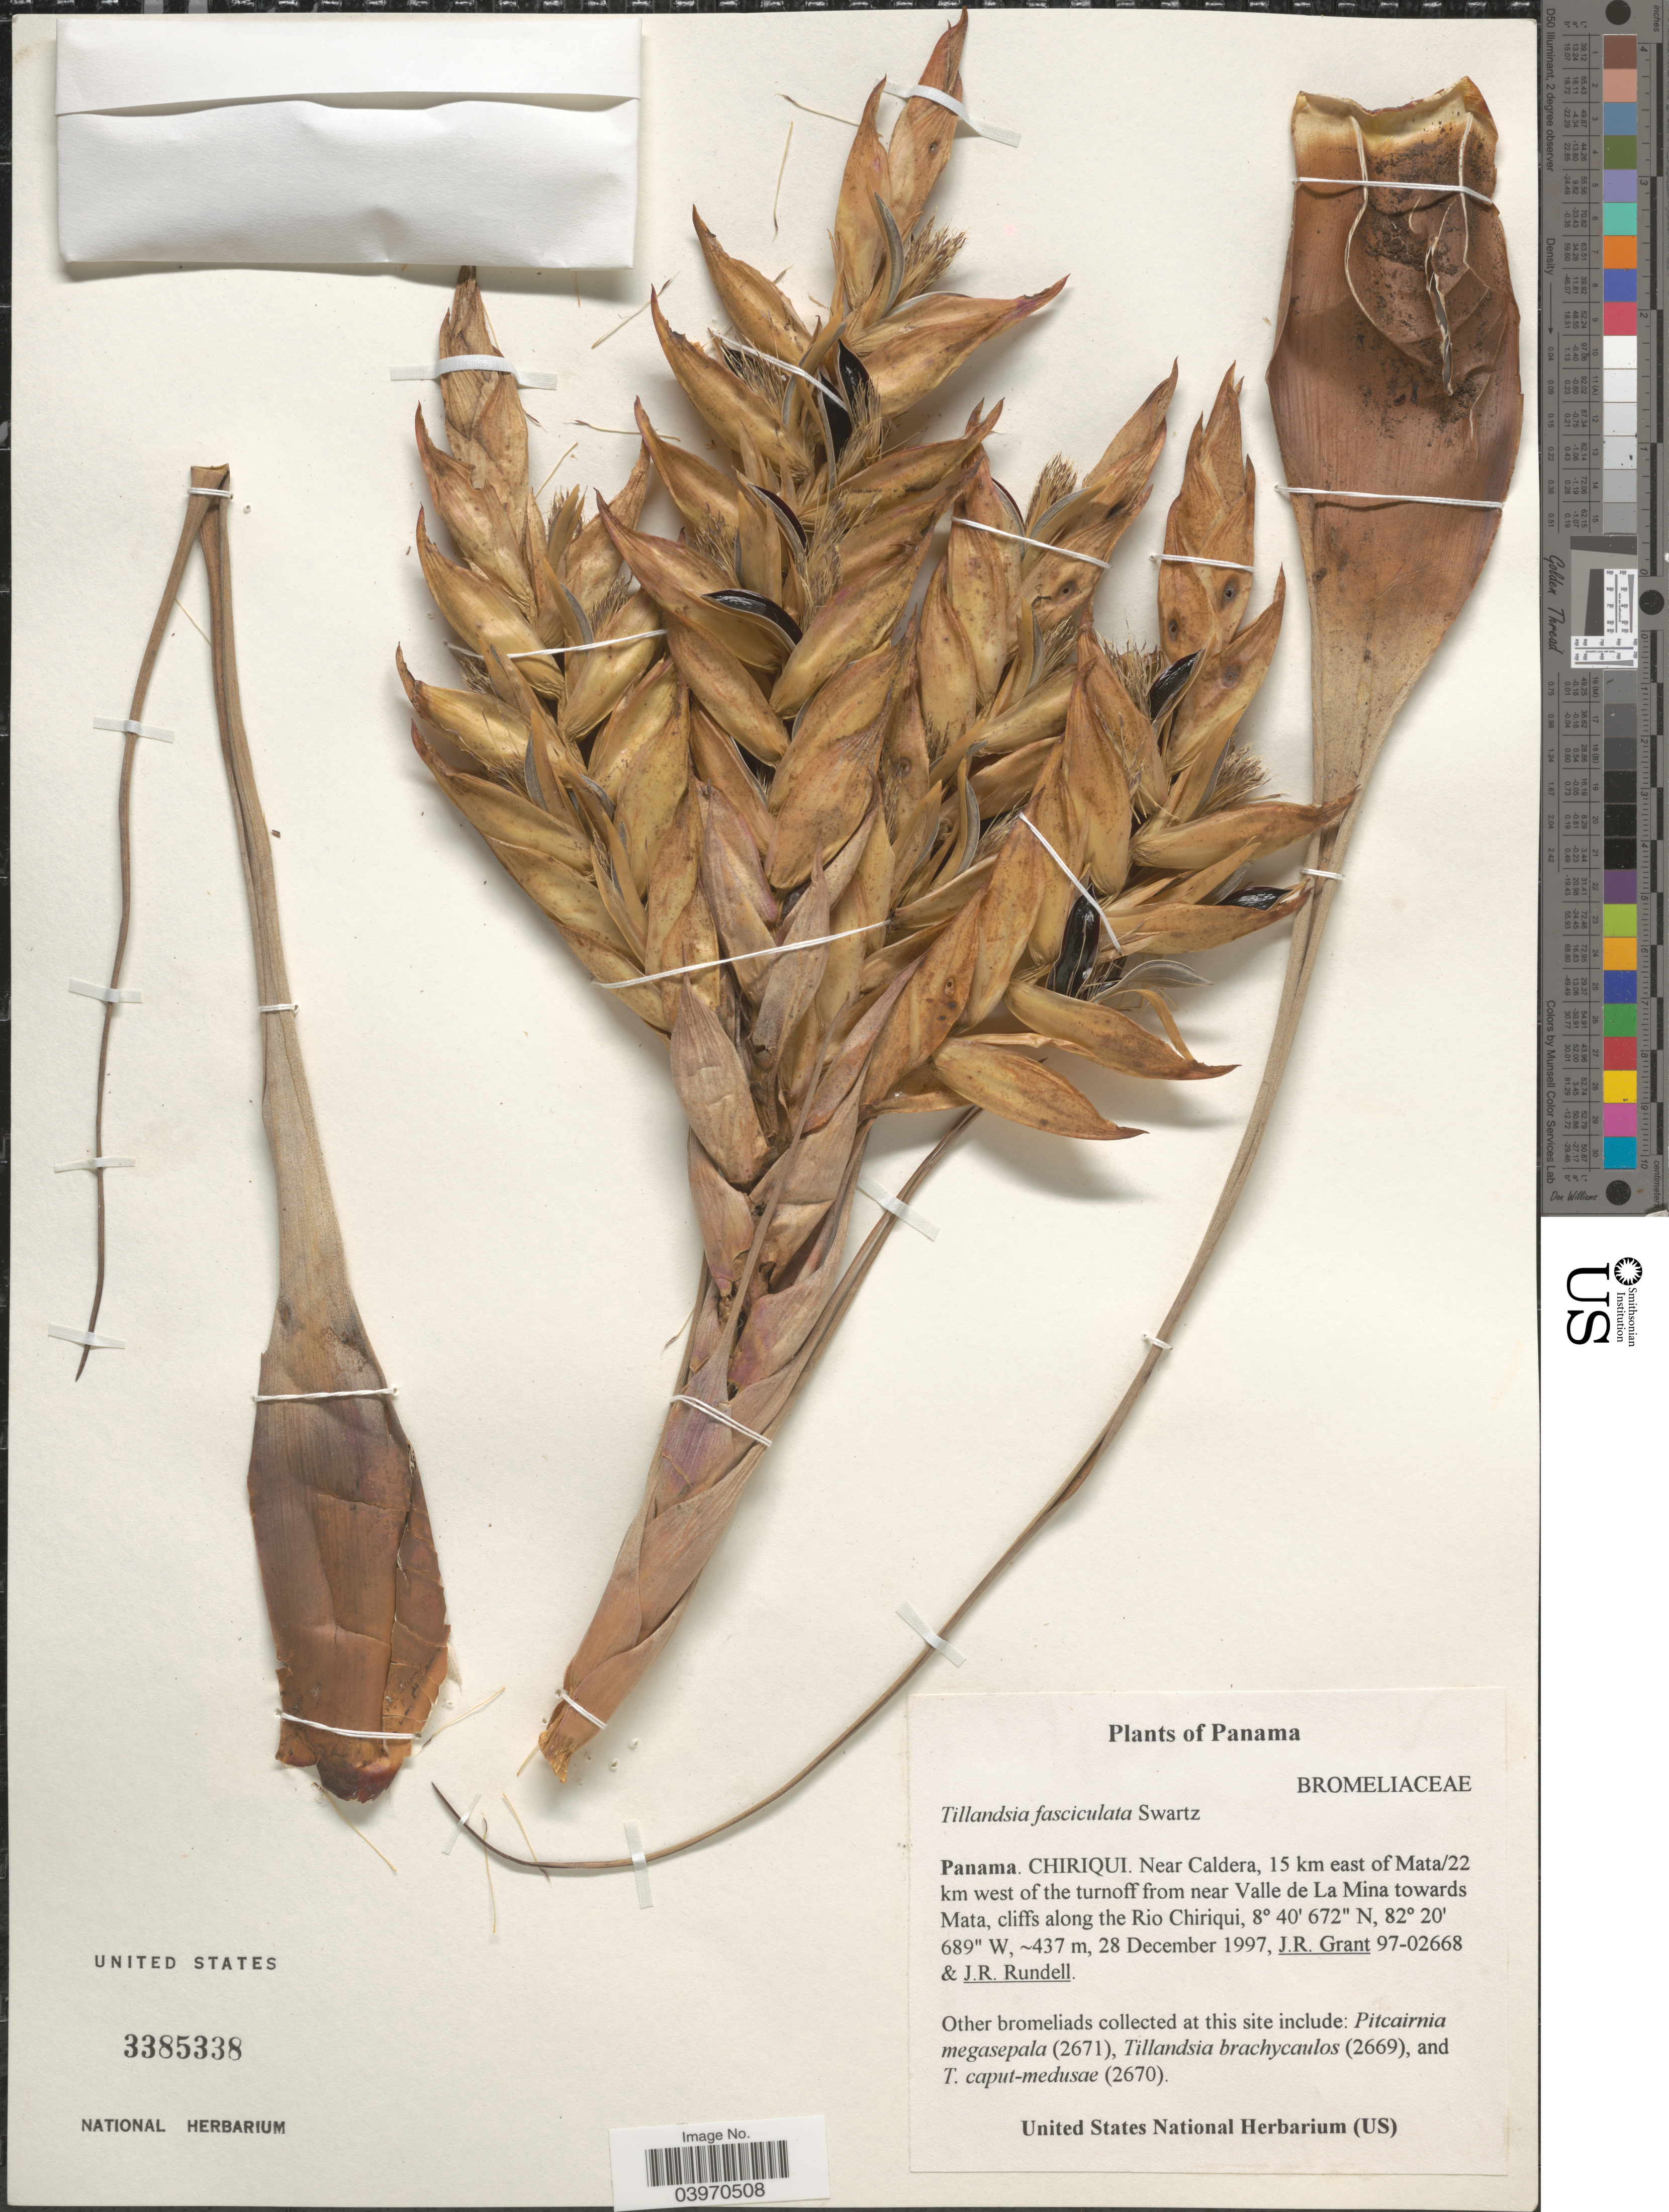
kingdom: Plantae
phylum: Tracheophyta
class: Liliopsida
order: Poales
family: Bromeliaceae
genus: Tillandsia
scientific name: Tillandsia caput-medusae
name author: É. Morren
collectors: J. Grant & J. R. Rundell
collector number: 97-02668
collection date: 1997-12-28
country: Panama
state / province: Chiriqui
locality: Near Caldera, 15 km east of Mata/22 km west of the turnoff from near Valle de La Mina towards Mata, cliffs along the Rio Chiriqui.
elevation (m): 437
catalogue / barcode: US 3385338